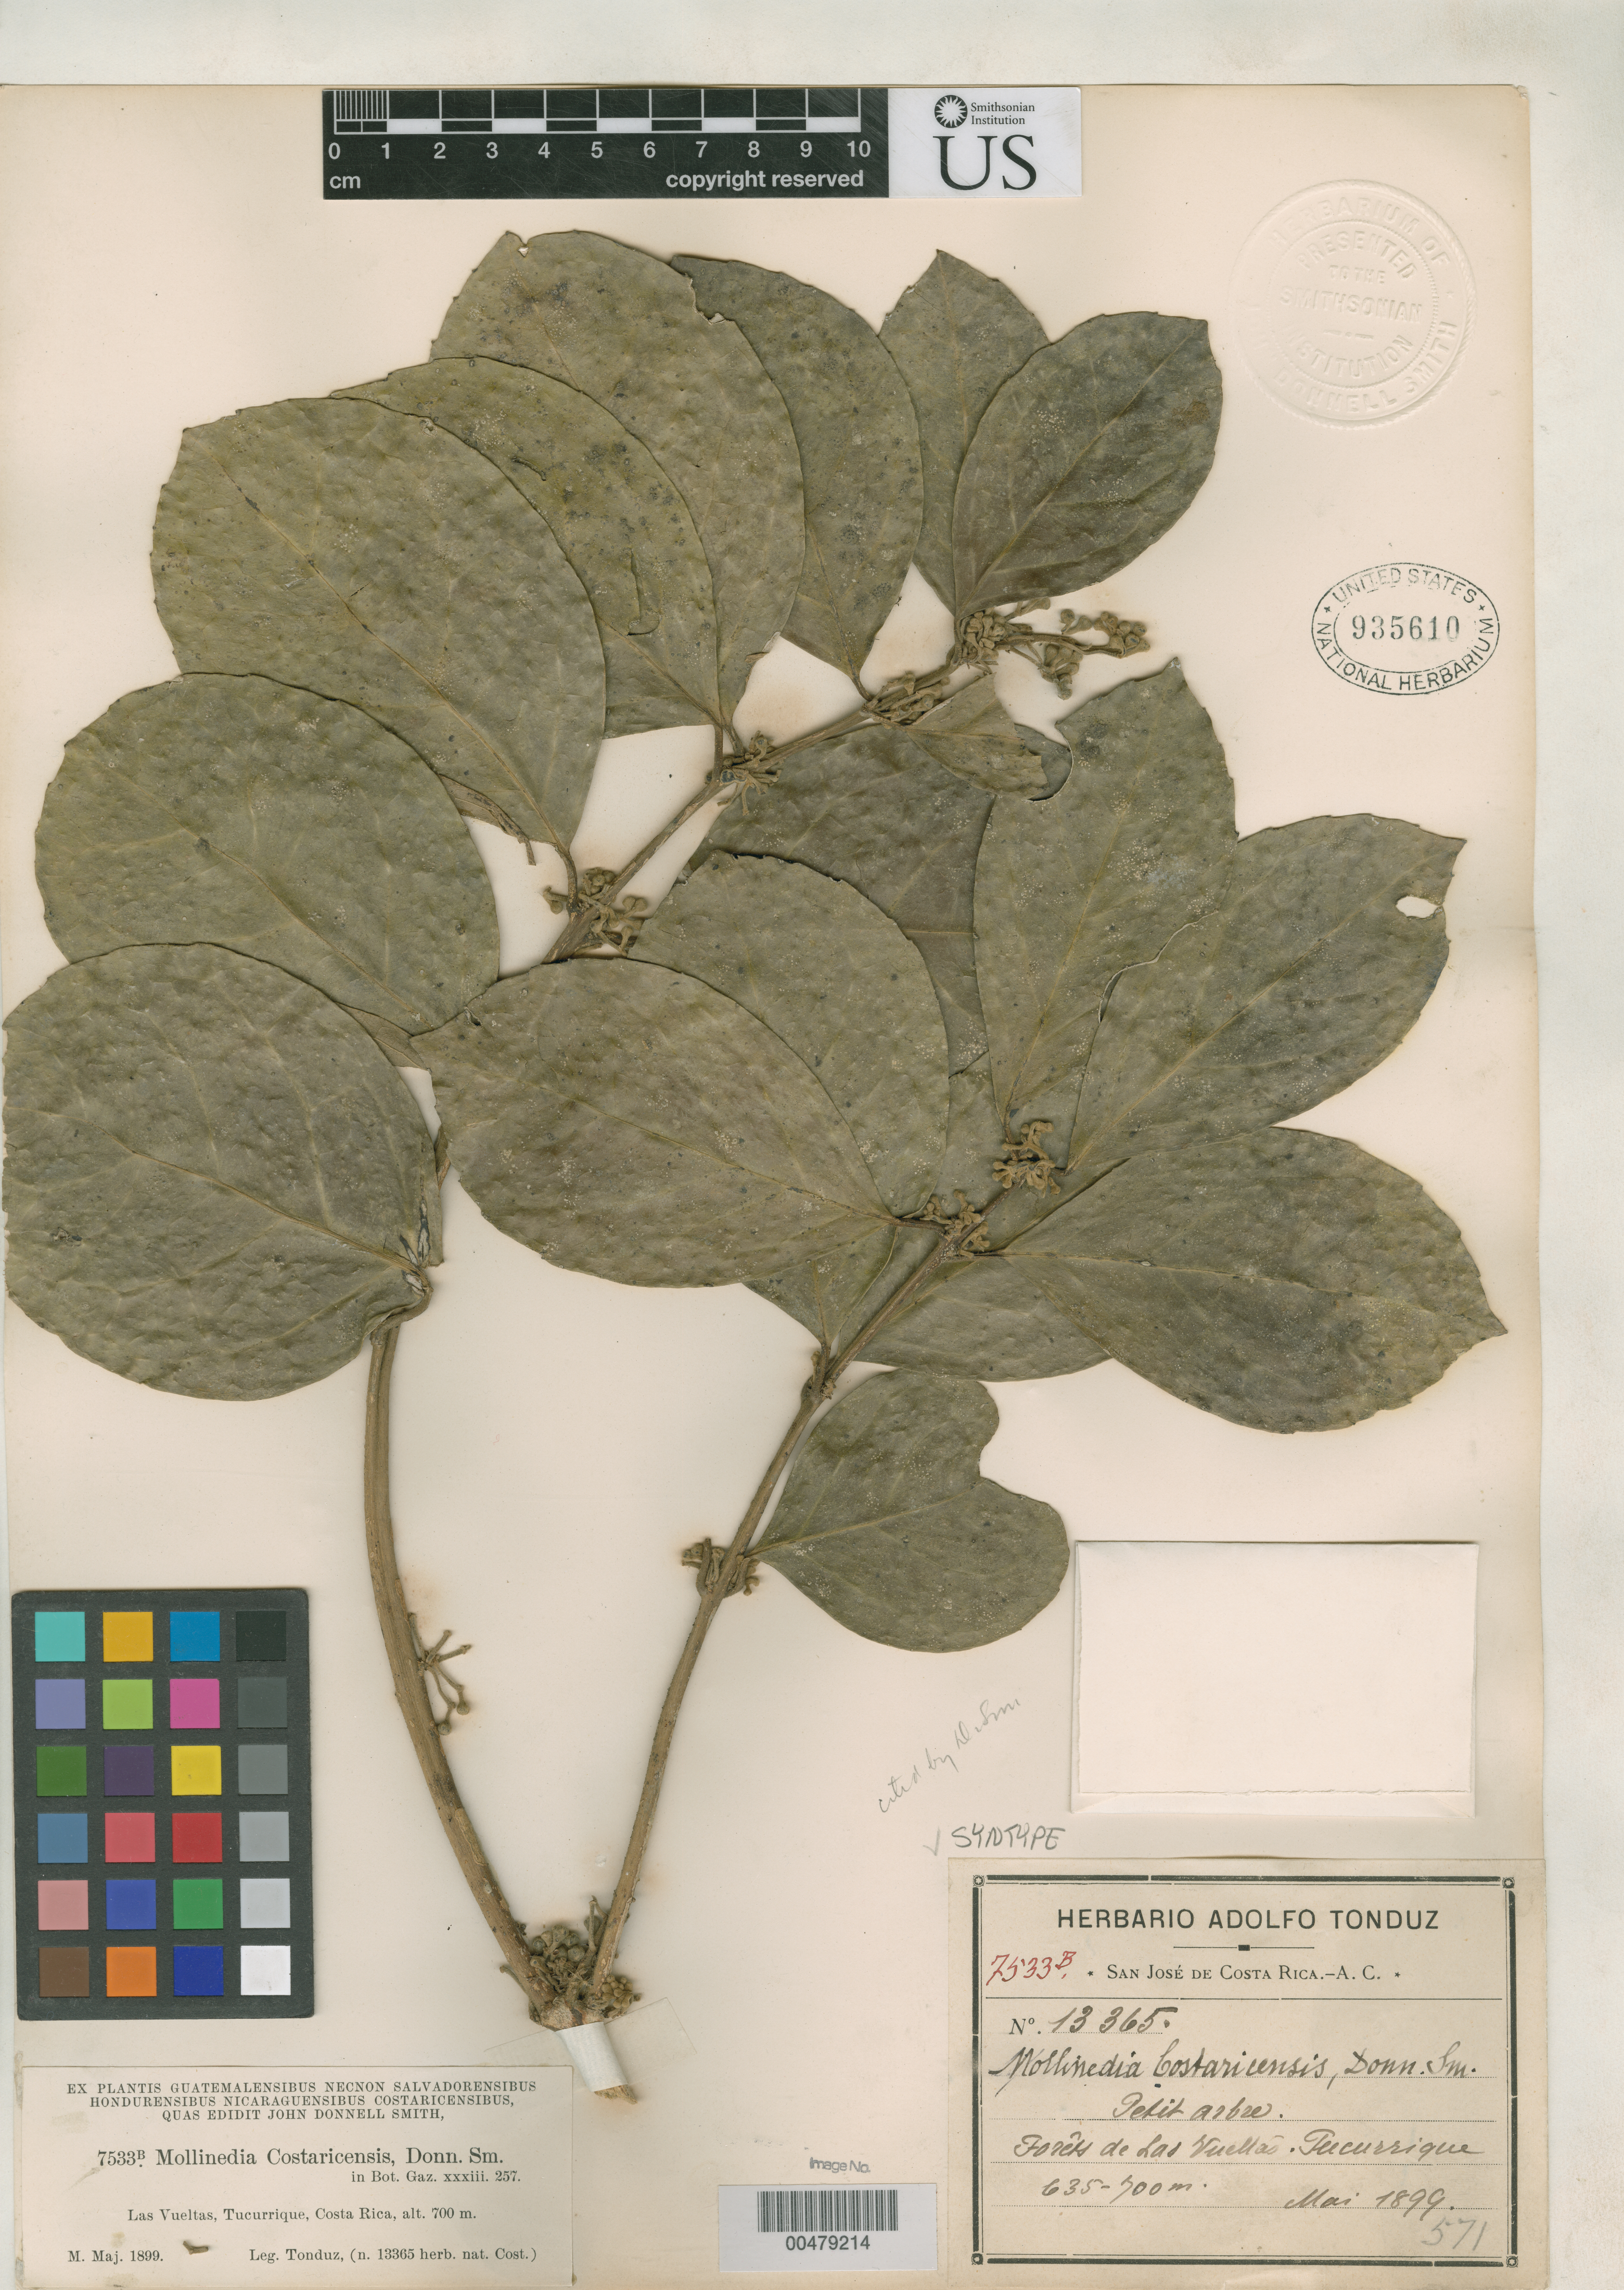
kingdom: Plantae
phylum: Tracheophyta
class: Magnoliopsida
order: Laurales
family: Monimiaceae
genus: Mollinedia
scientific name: Mollinedia costaricensis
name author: Donn. Sm.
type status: Syntype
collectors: A. Tonduz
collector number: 13365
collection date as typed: May 1899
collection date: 1899-05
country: Costa Rica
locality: Forets da las Vueltas, Tucurrique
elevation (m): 635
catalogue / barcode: US 935610